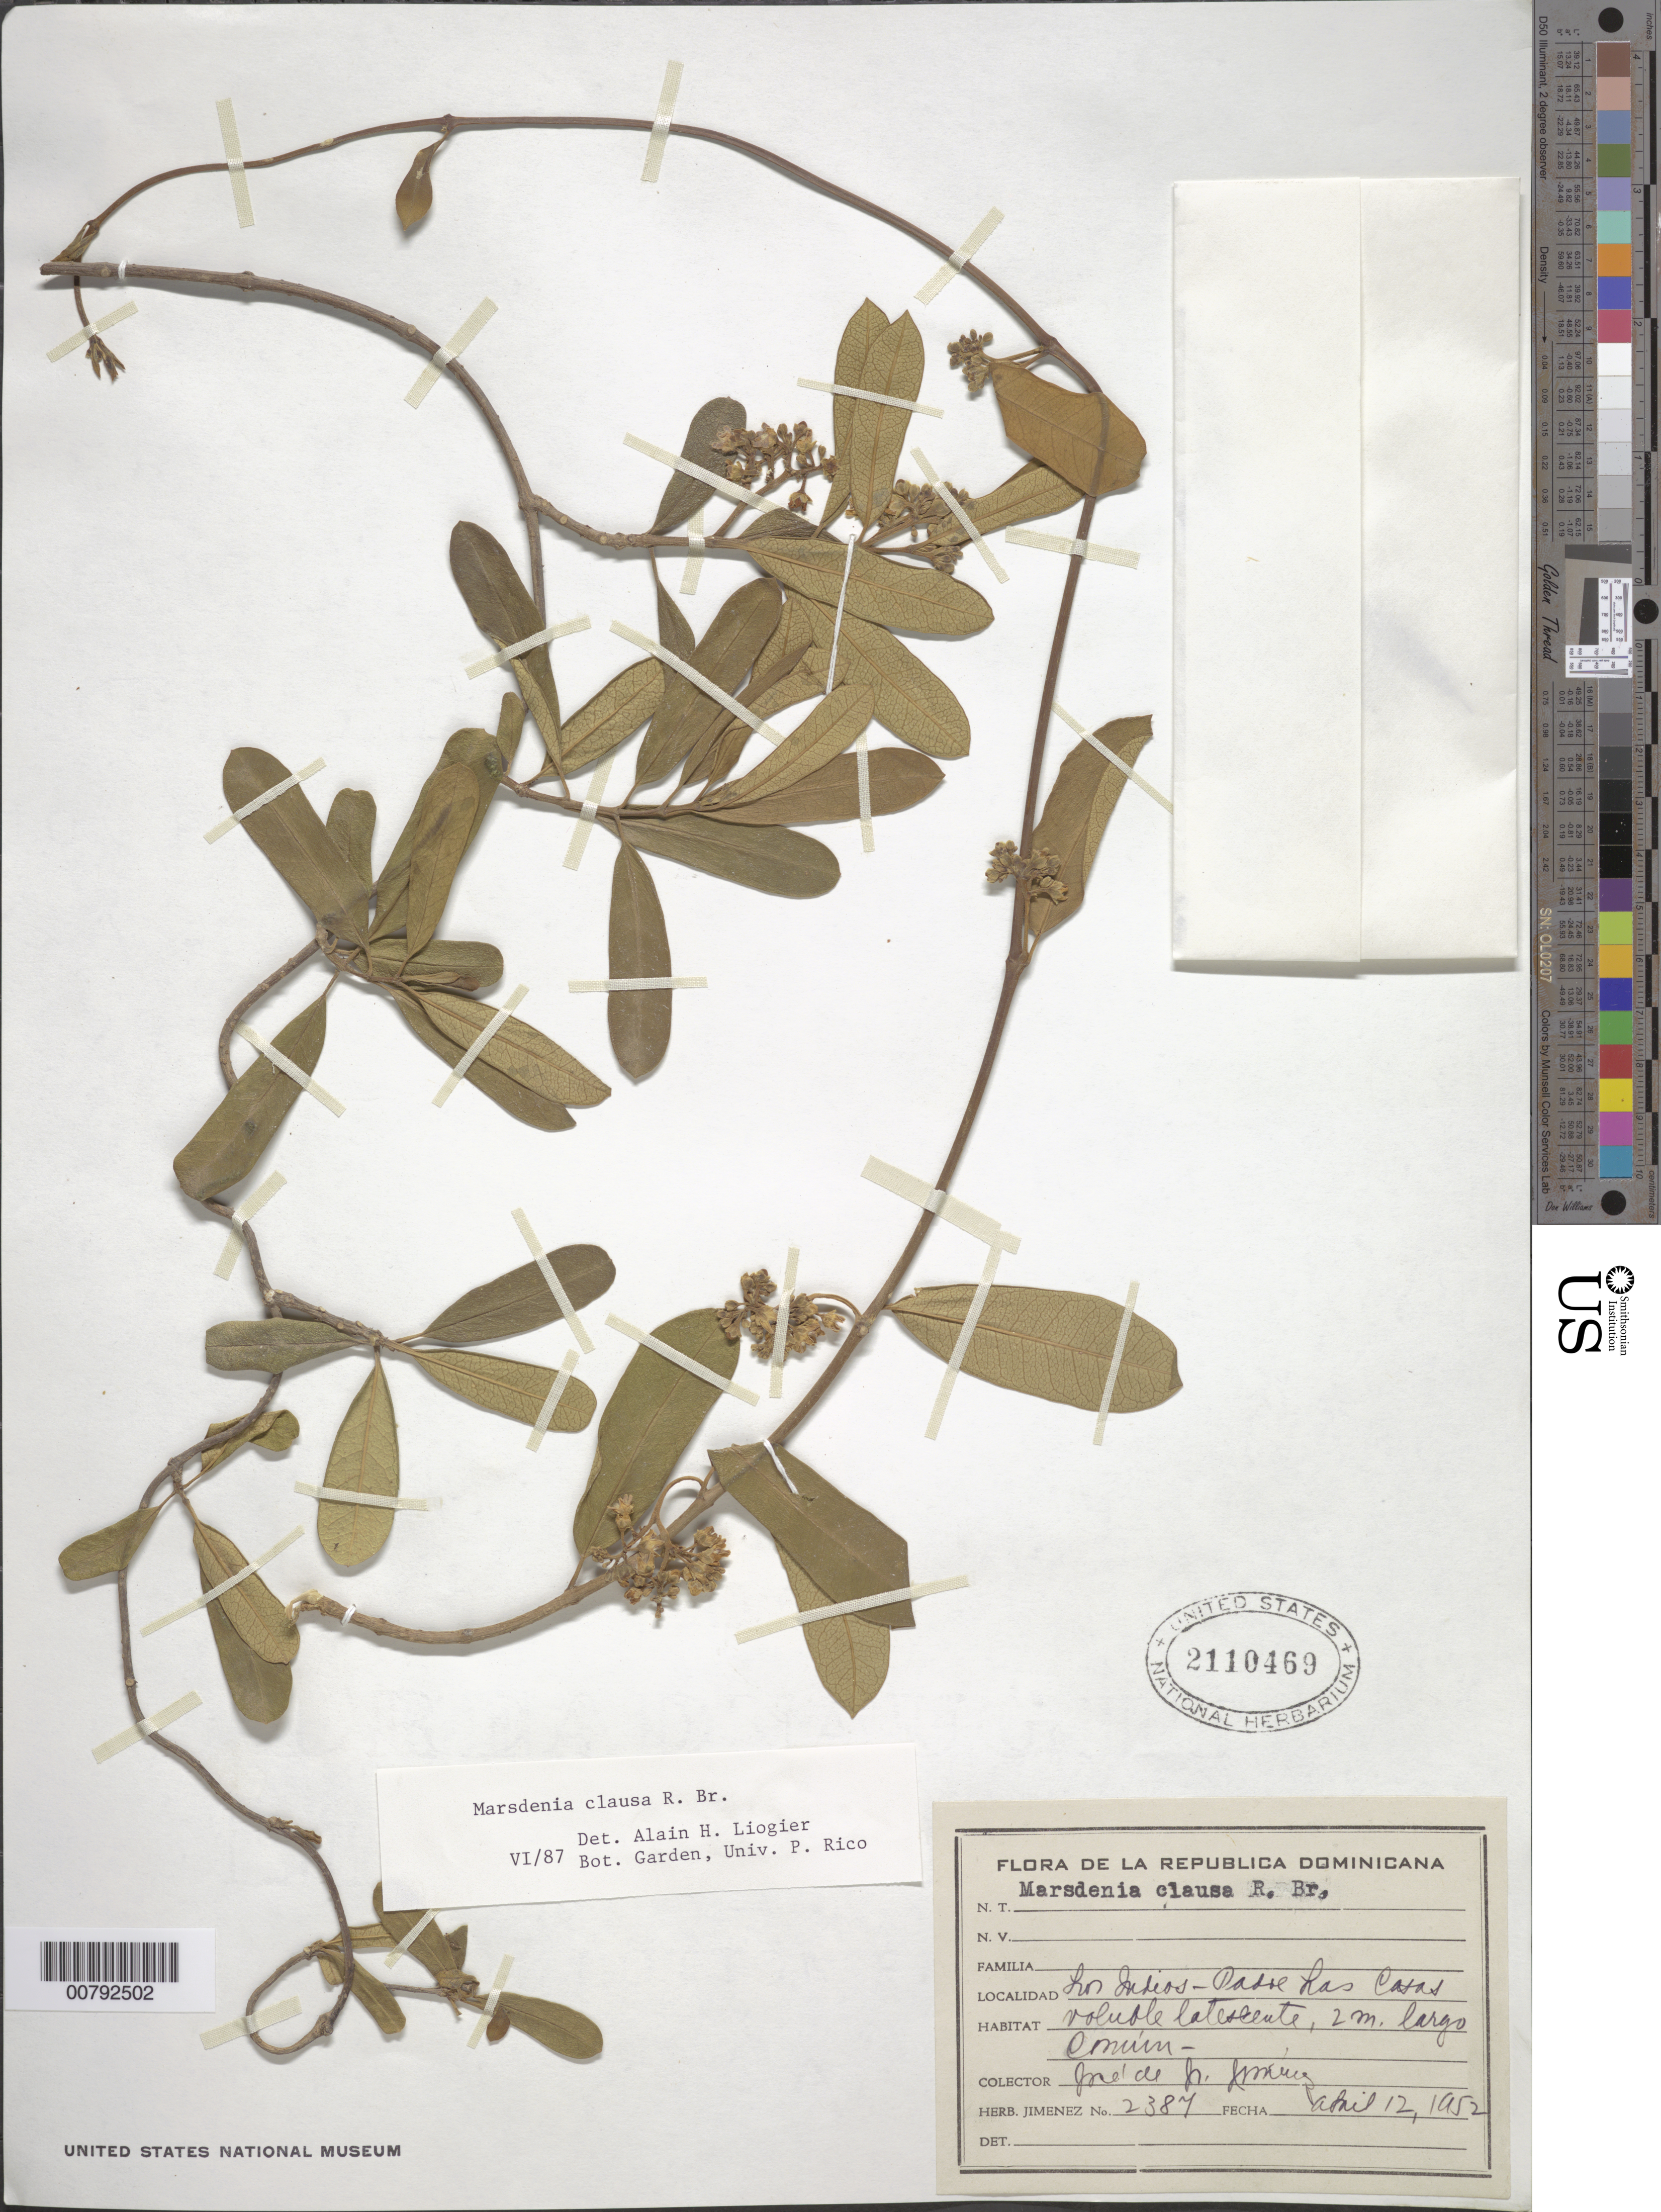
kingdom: Plantae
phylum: Tracheophyta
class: Magnoliopsida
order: Gentianales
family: Apocynaceae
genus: Marsdenia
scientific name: Marsdenia clausa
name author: R. Br.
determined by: Liogier, Alain H.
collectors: J. J. Jiménez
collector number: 2384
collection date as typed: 12 Apr 1952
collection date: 1952-04-12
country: Dominican Republic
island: Hispaniola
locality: Las Casas, Los Indios.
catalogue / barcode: US 2110469